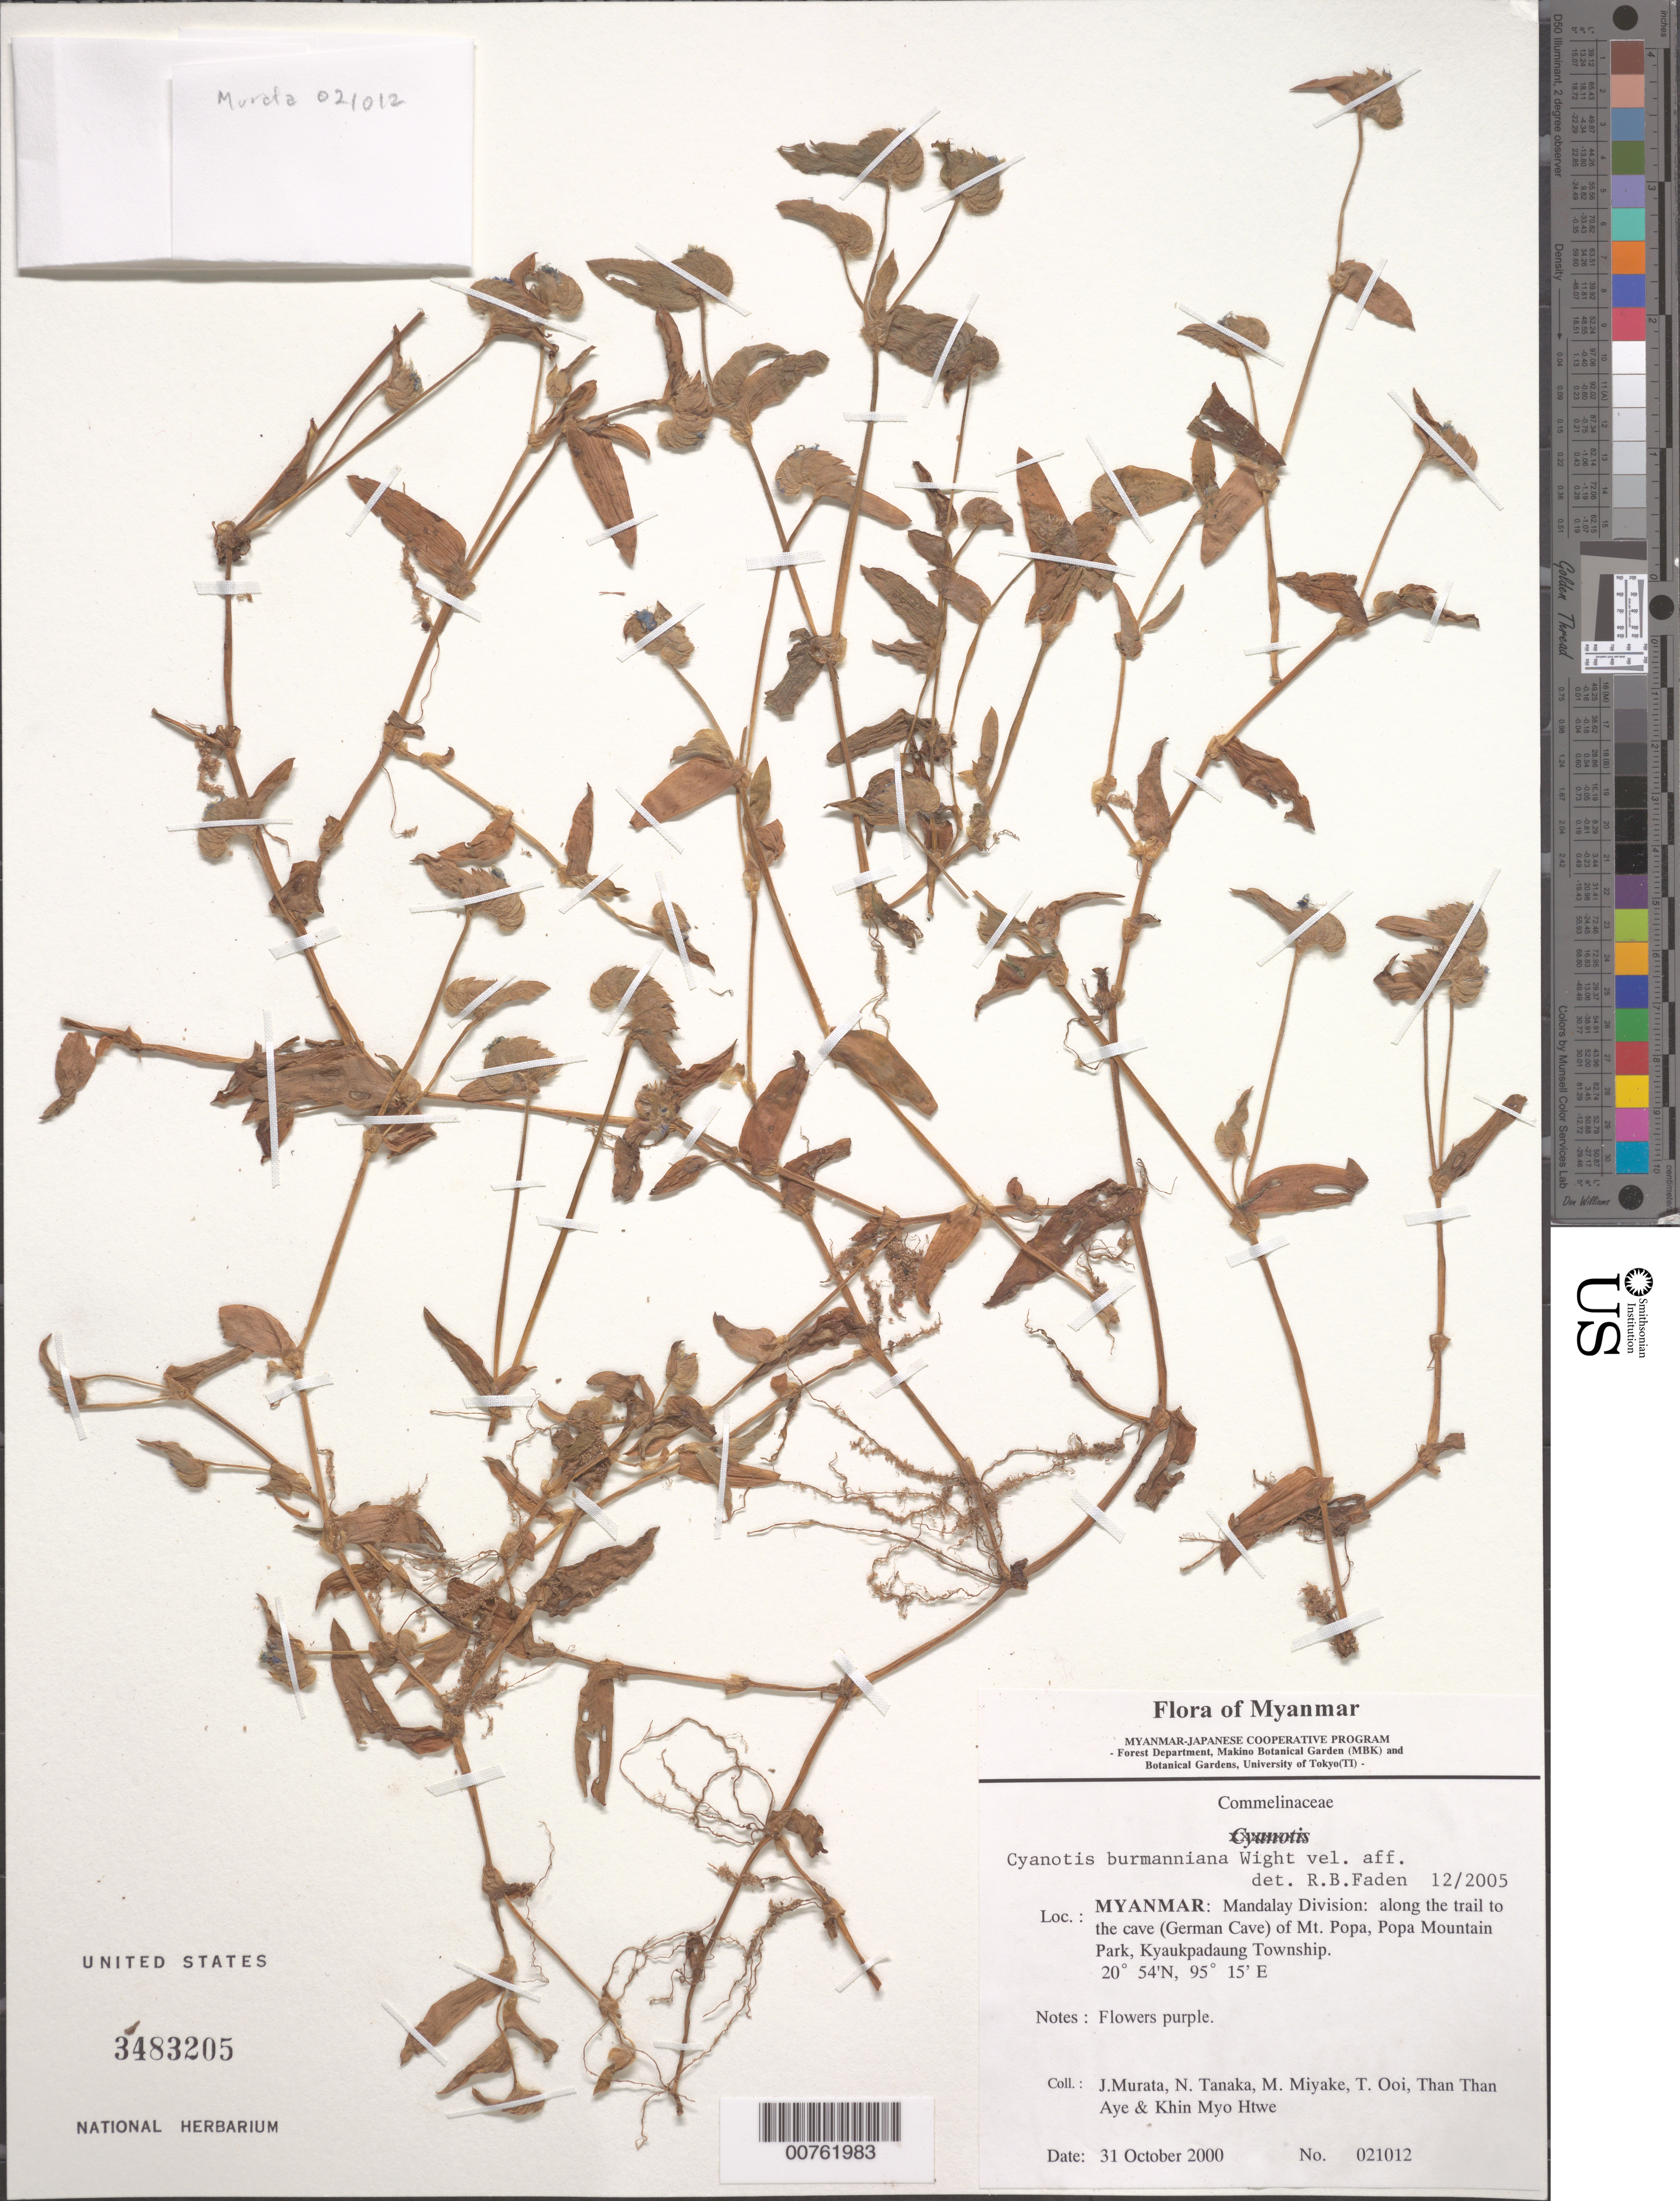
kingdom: Plantae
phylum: Tracheophyta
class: Liliopsida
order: Commelinales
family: Commelinaceae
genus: Cyanotis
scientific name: Cyanotis burmanniana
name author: Wight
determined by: Faden, Robert B., (US), Smithsonian Institution - National Museum of Natural History (UNITED STATES)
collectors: J. Murata et al.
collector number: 21012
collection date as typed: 31 Oct 2000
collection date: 2000-10-31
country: Myanmar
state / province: Mandalay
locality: along the trail to the cave (German Cave) of Mt. Popa Mountain Park, Kyaukpadaung Township.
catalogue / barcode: US 3483205